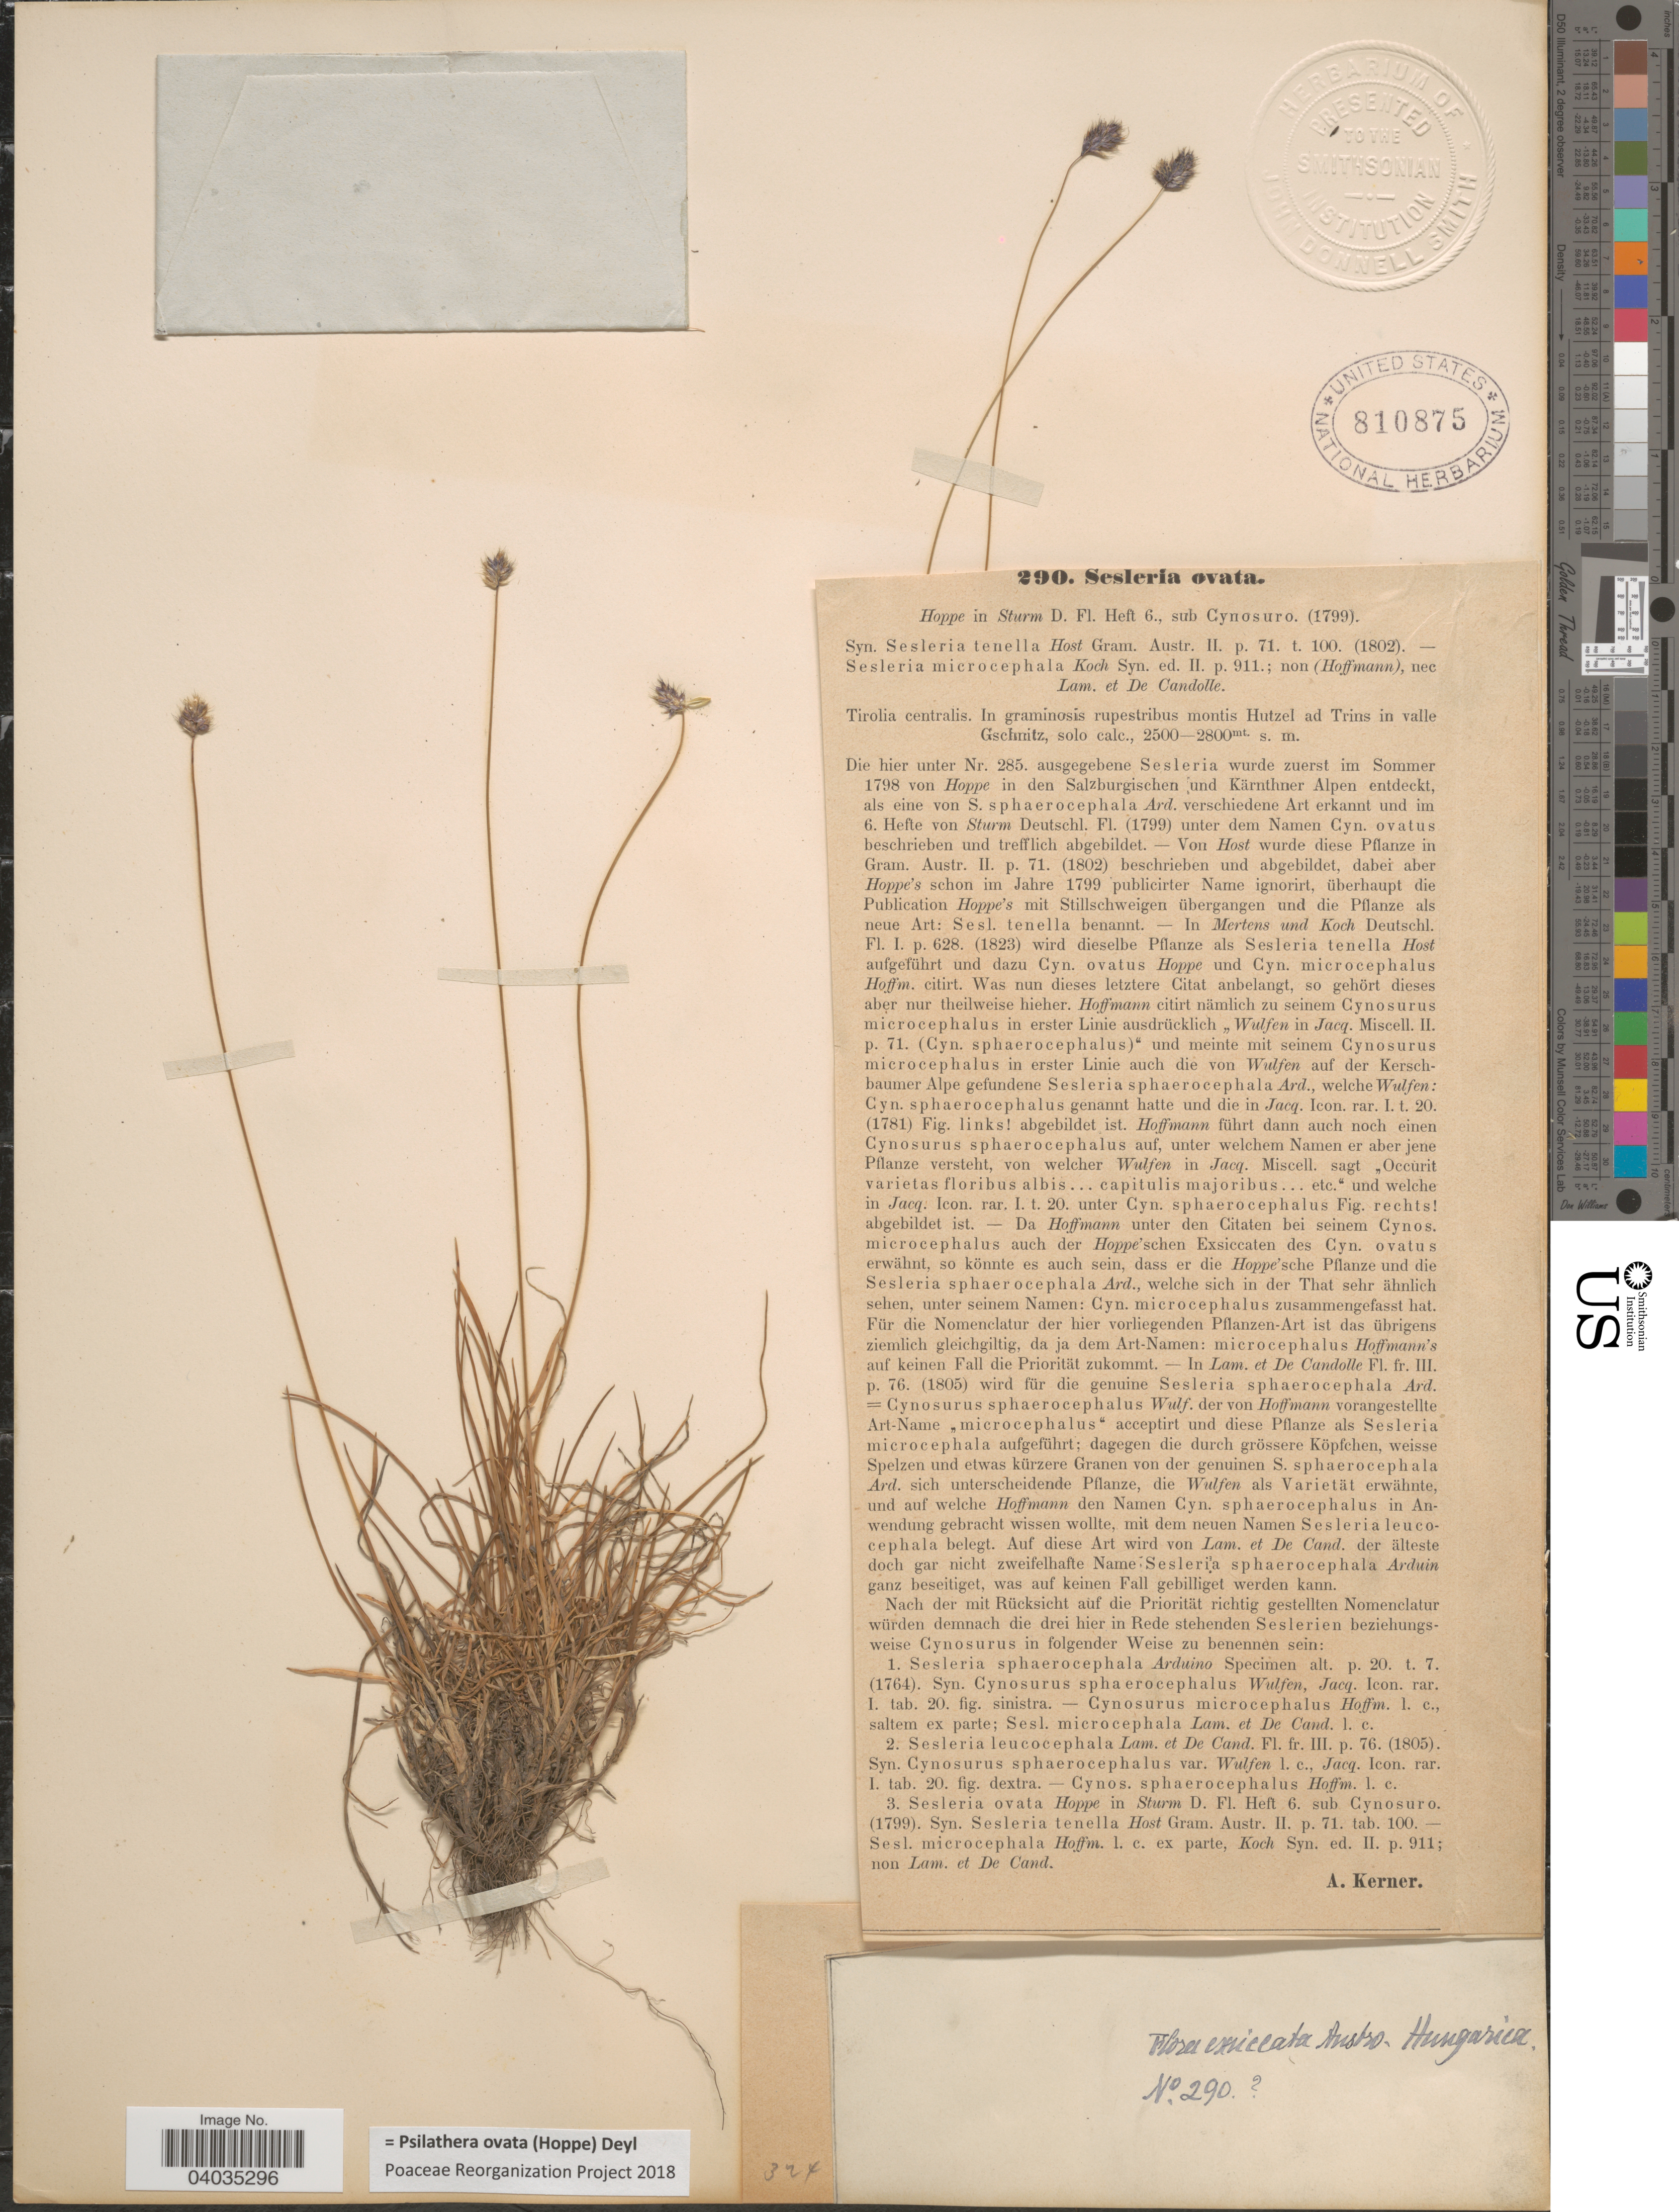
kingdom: Plantae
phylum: Tracheophyta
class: Liliopsida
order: Poales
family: Poaceae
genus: Psilathera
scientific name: Psilathera ovata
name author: (Hoppe) Deyl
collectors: A. Kerner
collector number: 290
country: Austria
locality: Austro-Hungarica. Tirolia centralis. In graminosis rupestribus montis Hutzel ad Trins in valle Gschnitz.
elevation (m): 2500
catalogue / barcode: US 810875